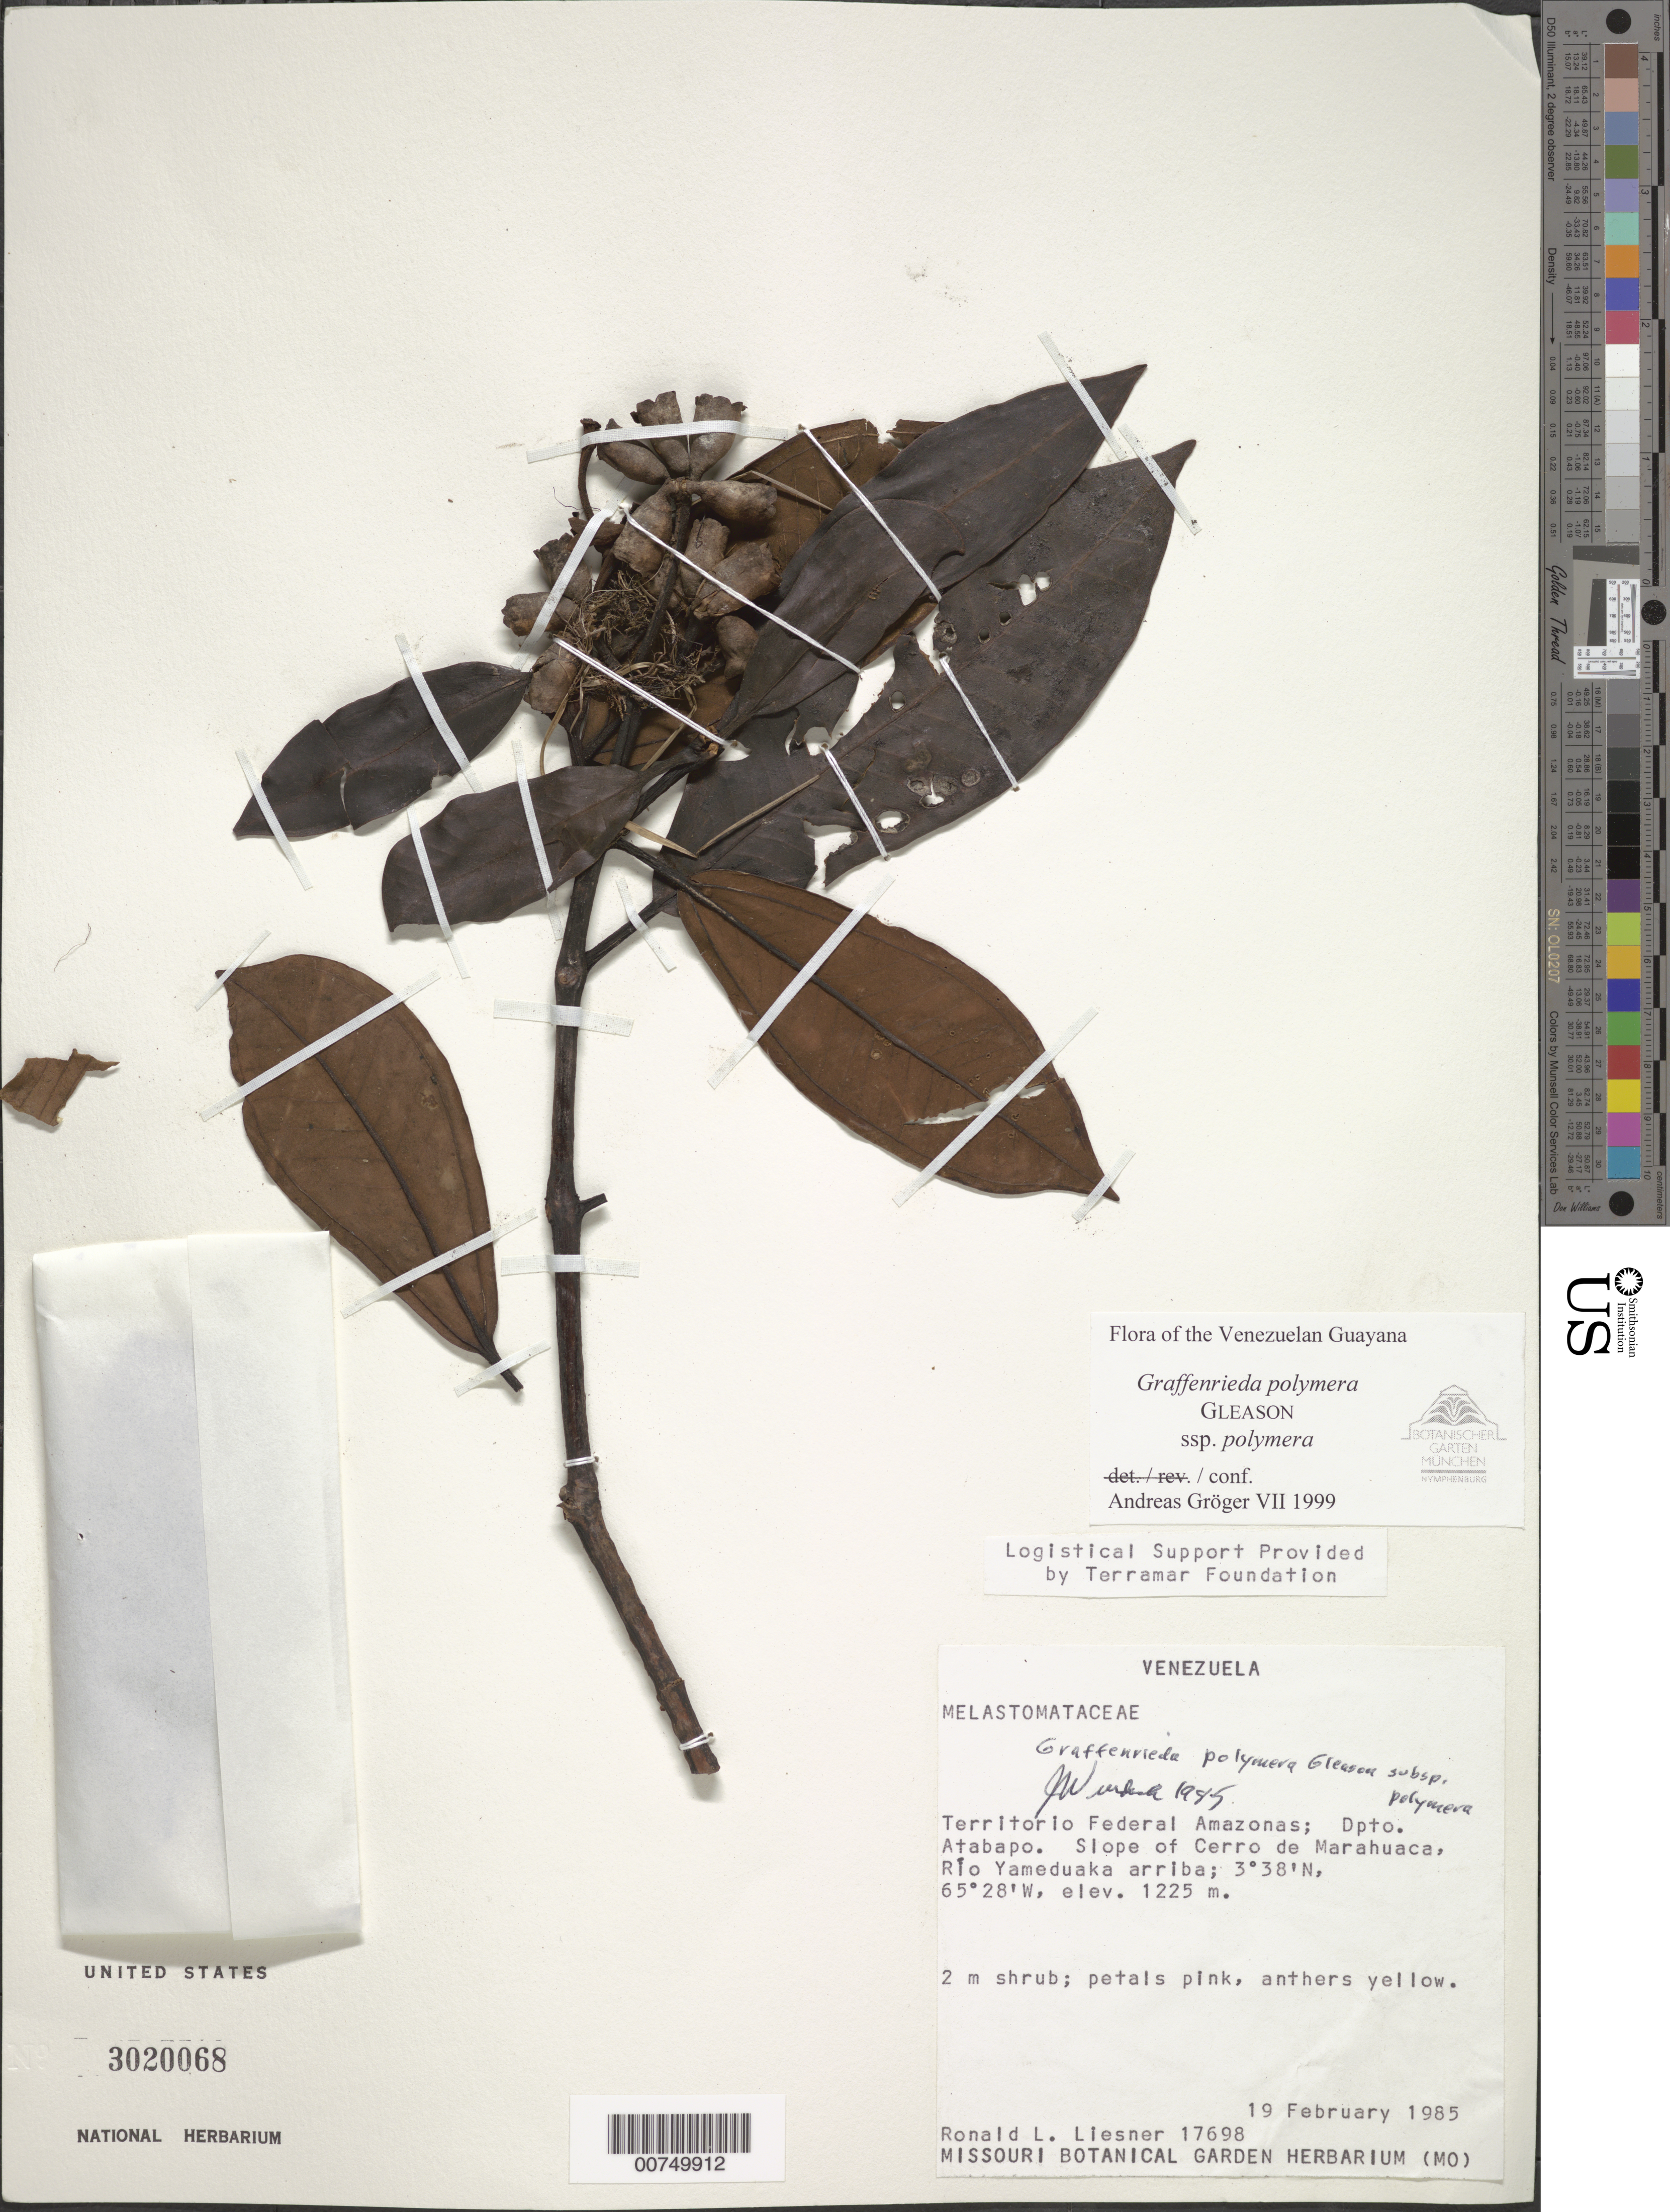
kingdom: Plantae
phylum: Tracheophyta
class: Magnoliopsida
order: Myrtales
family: Melastomataceae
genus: Graffenrieda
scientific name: Graffenrieda polymera subsp. polymera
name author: Gleason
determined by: Gröger, A.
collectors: R. L. Liesner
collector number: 17698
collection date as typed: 19-Feb-85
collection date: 1985-02-19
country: Venezuela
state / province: Amazonas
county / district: Atabapo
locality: Cerro de Marahuaca slope, Río Yameduaka arriba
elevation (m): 1225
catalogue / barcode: US 3020068